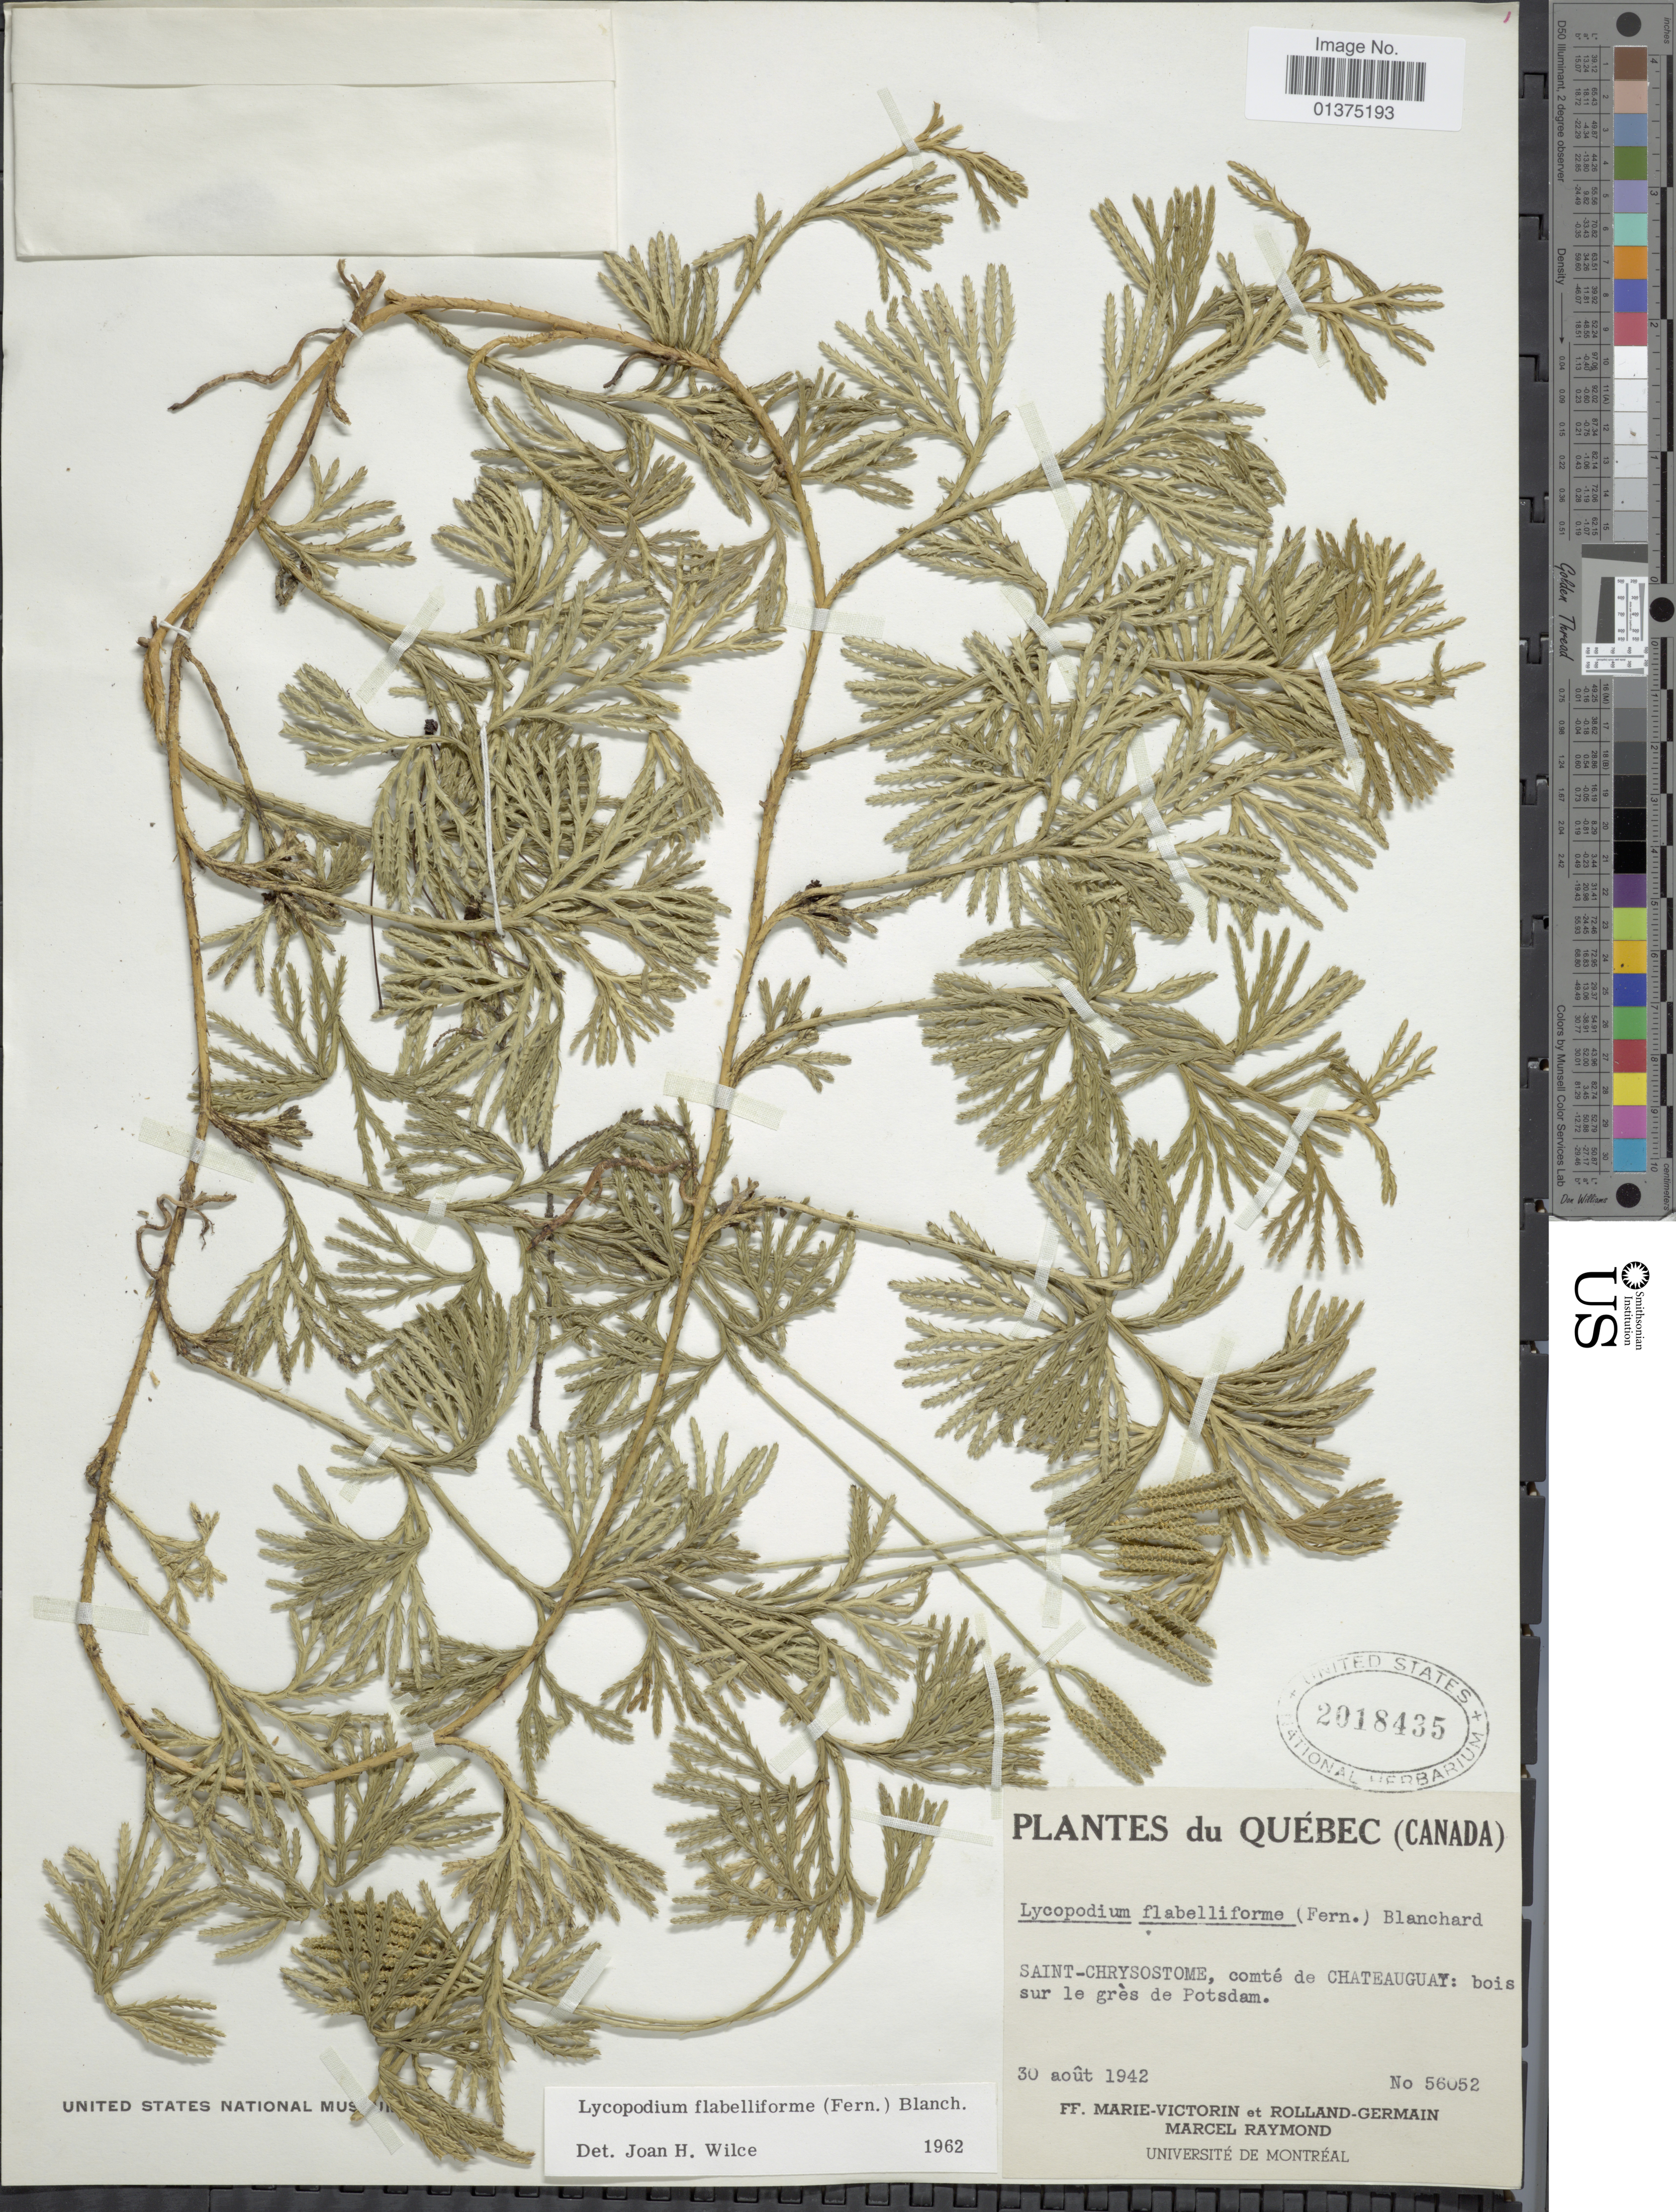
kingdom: Plantae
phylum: Tracheophyta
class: Lycopodiopsida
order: Lycopodiales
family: Lycopodiaceae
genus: Diphasiastrum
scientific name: Diphasiastrum digitatum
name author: (Dill. ex A. Braun) Holub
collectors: Fr. Marie-Victorin, Rolland-Germain & M. Raymond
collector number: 56052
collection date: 1942-08-30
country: Canada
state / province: Quebec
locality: Saint-Chrysostome, comté de Chateauguay: bois sur le grès de Potsdam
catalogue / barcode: US 2018435